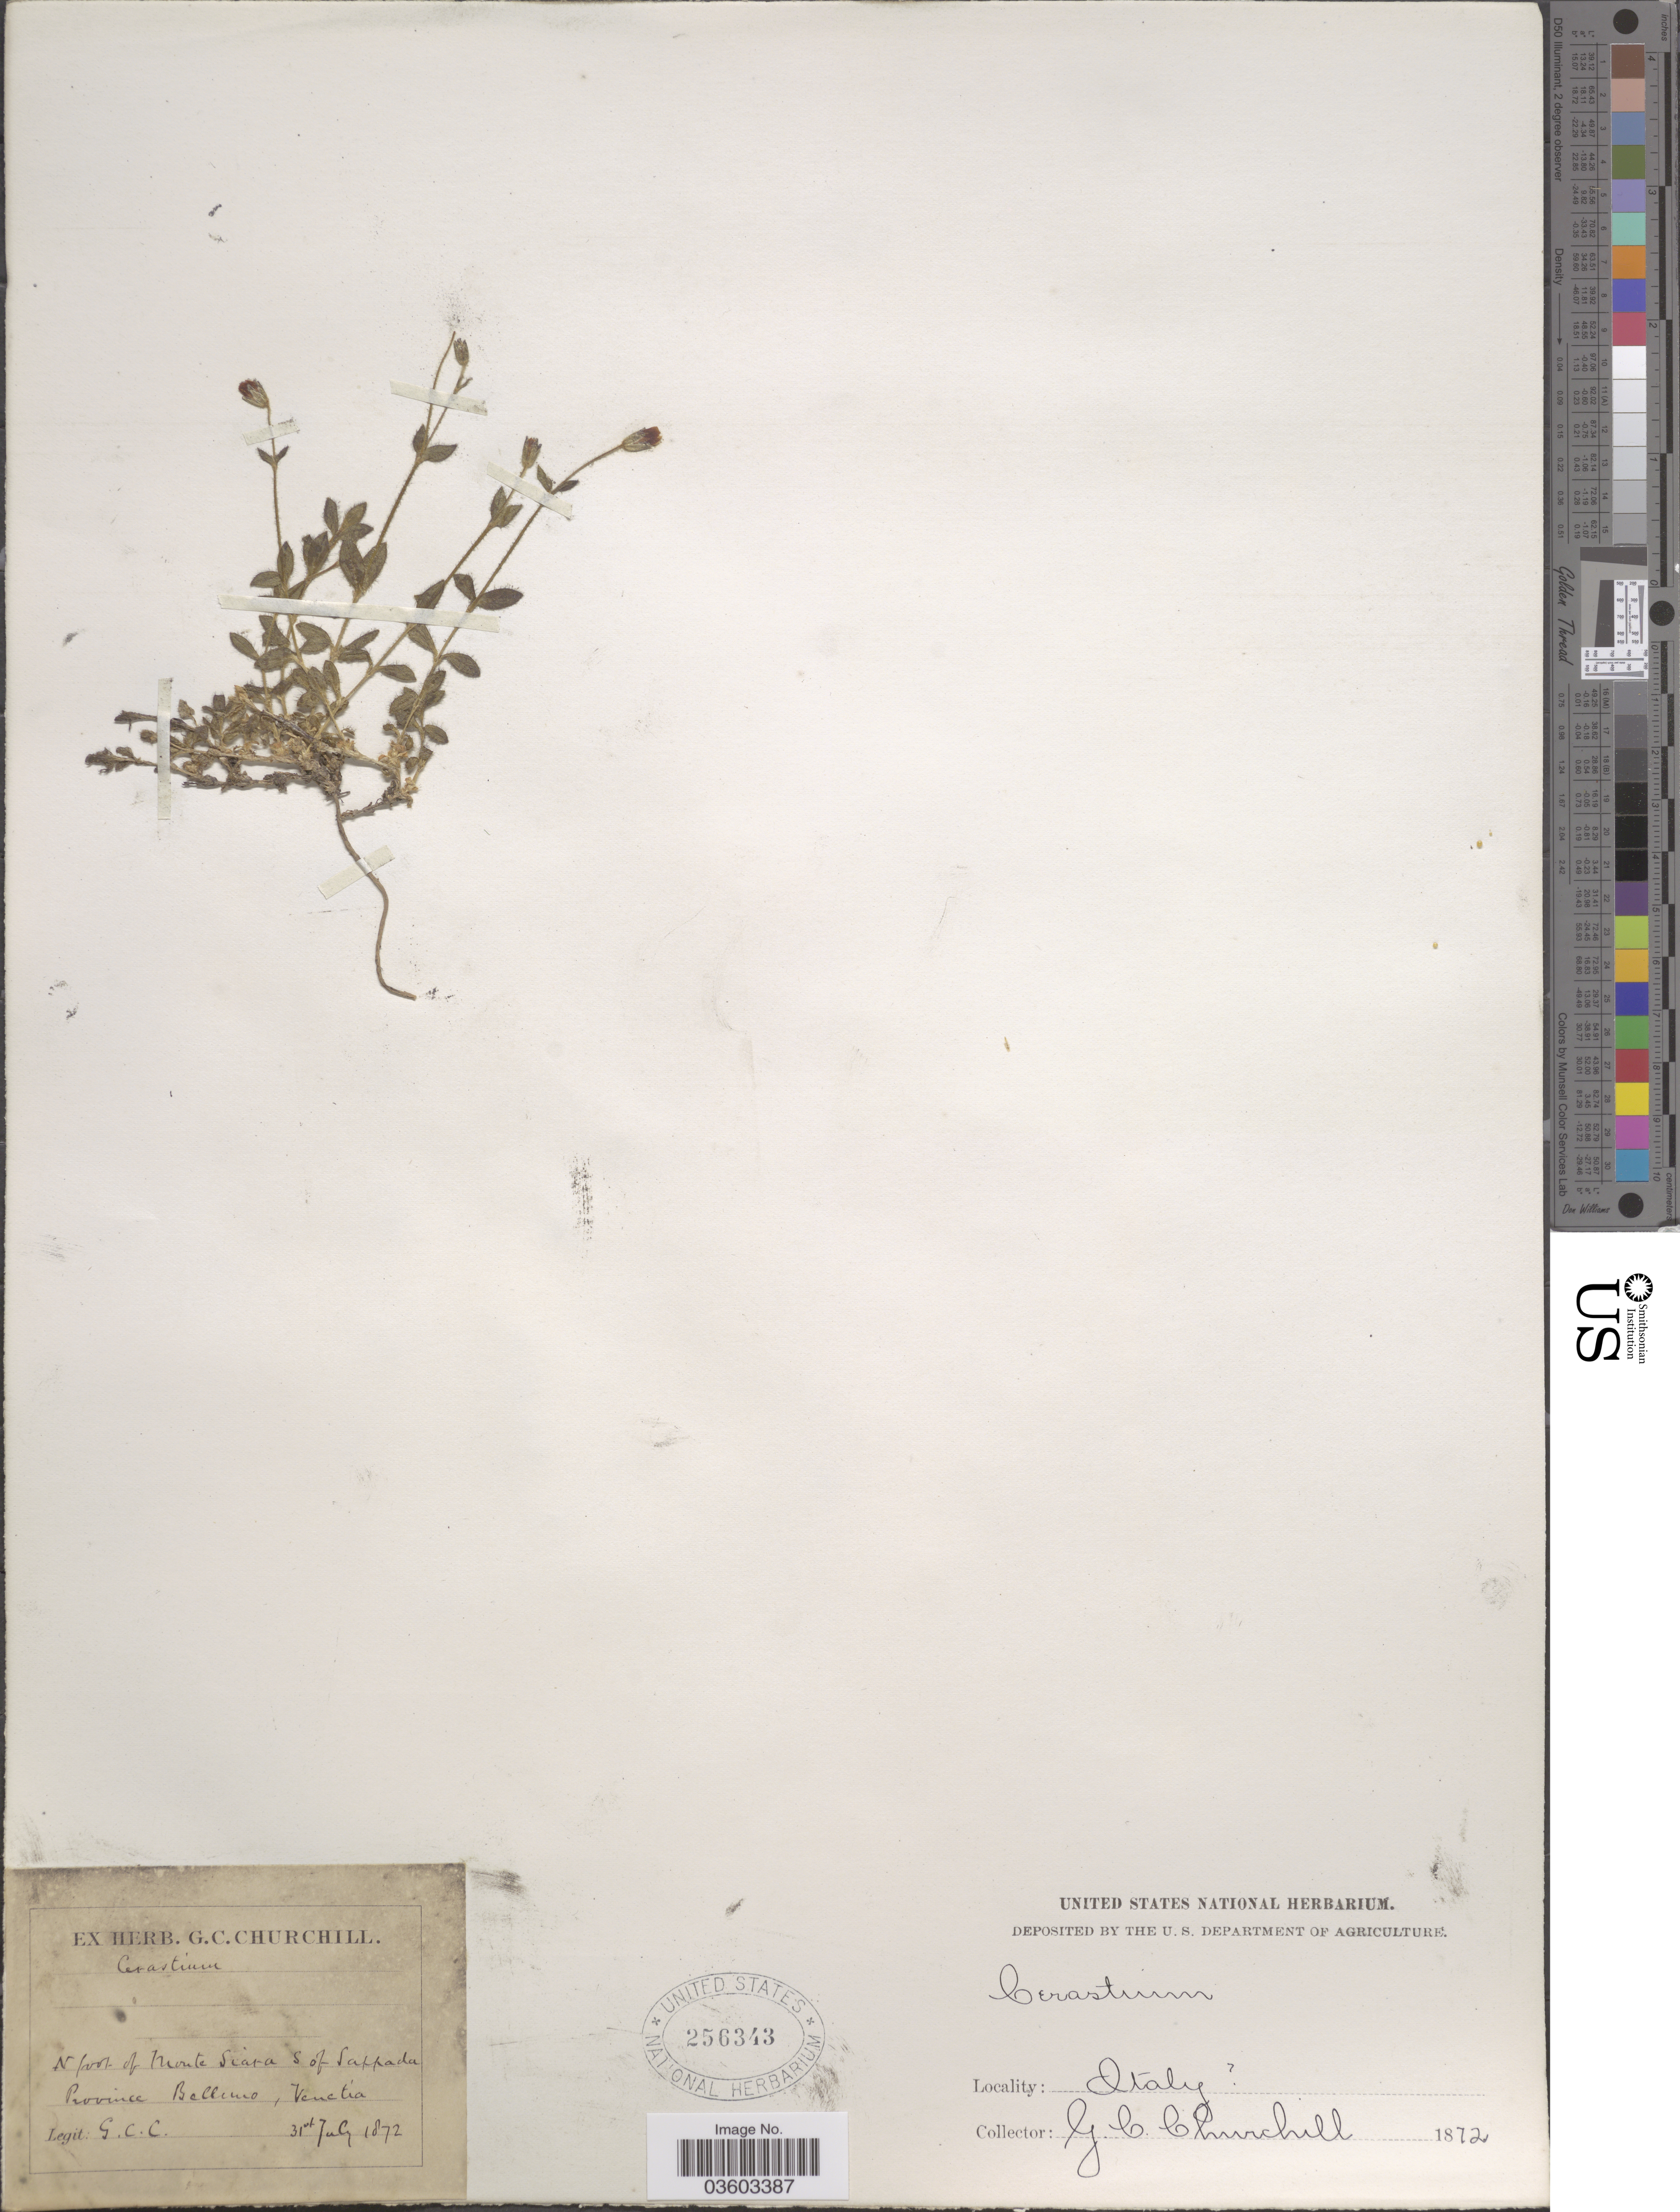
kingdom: Plantae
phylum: Tracheophyta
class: Magnoliopsida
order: Caryophyllales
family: Caryophyllaceae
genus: Cerastium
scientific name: Cerastium sp.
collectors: G. Churchill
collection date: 1872-07-31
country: Italy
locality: N foot of Monte Siata S of Sappada Province Belluno, Venetia.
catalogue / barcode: US 256343